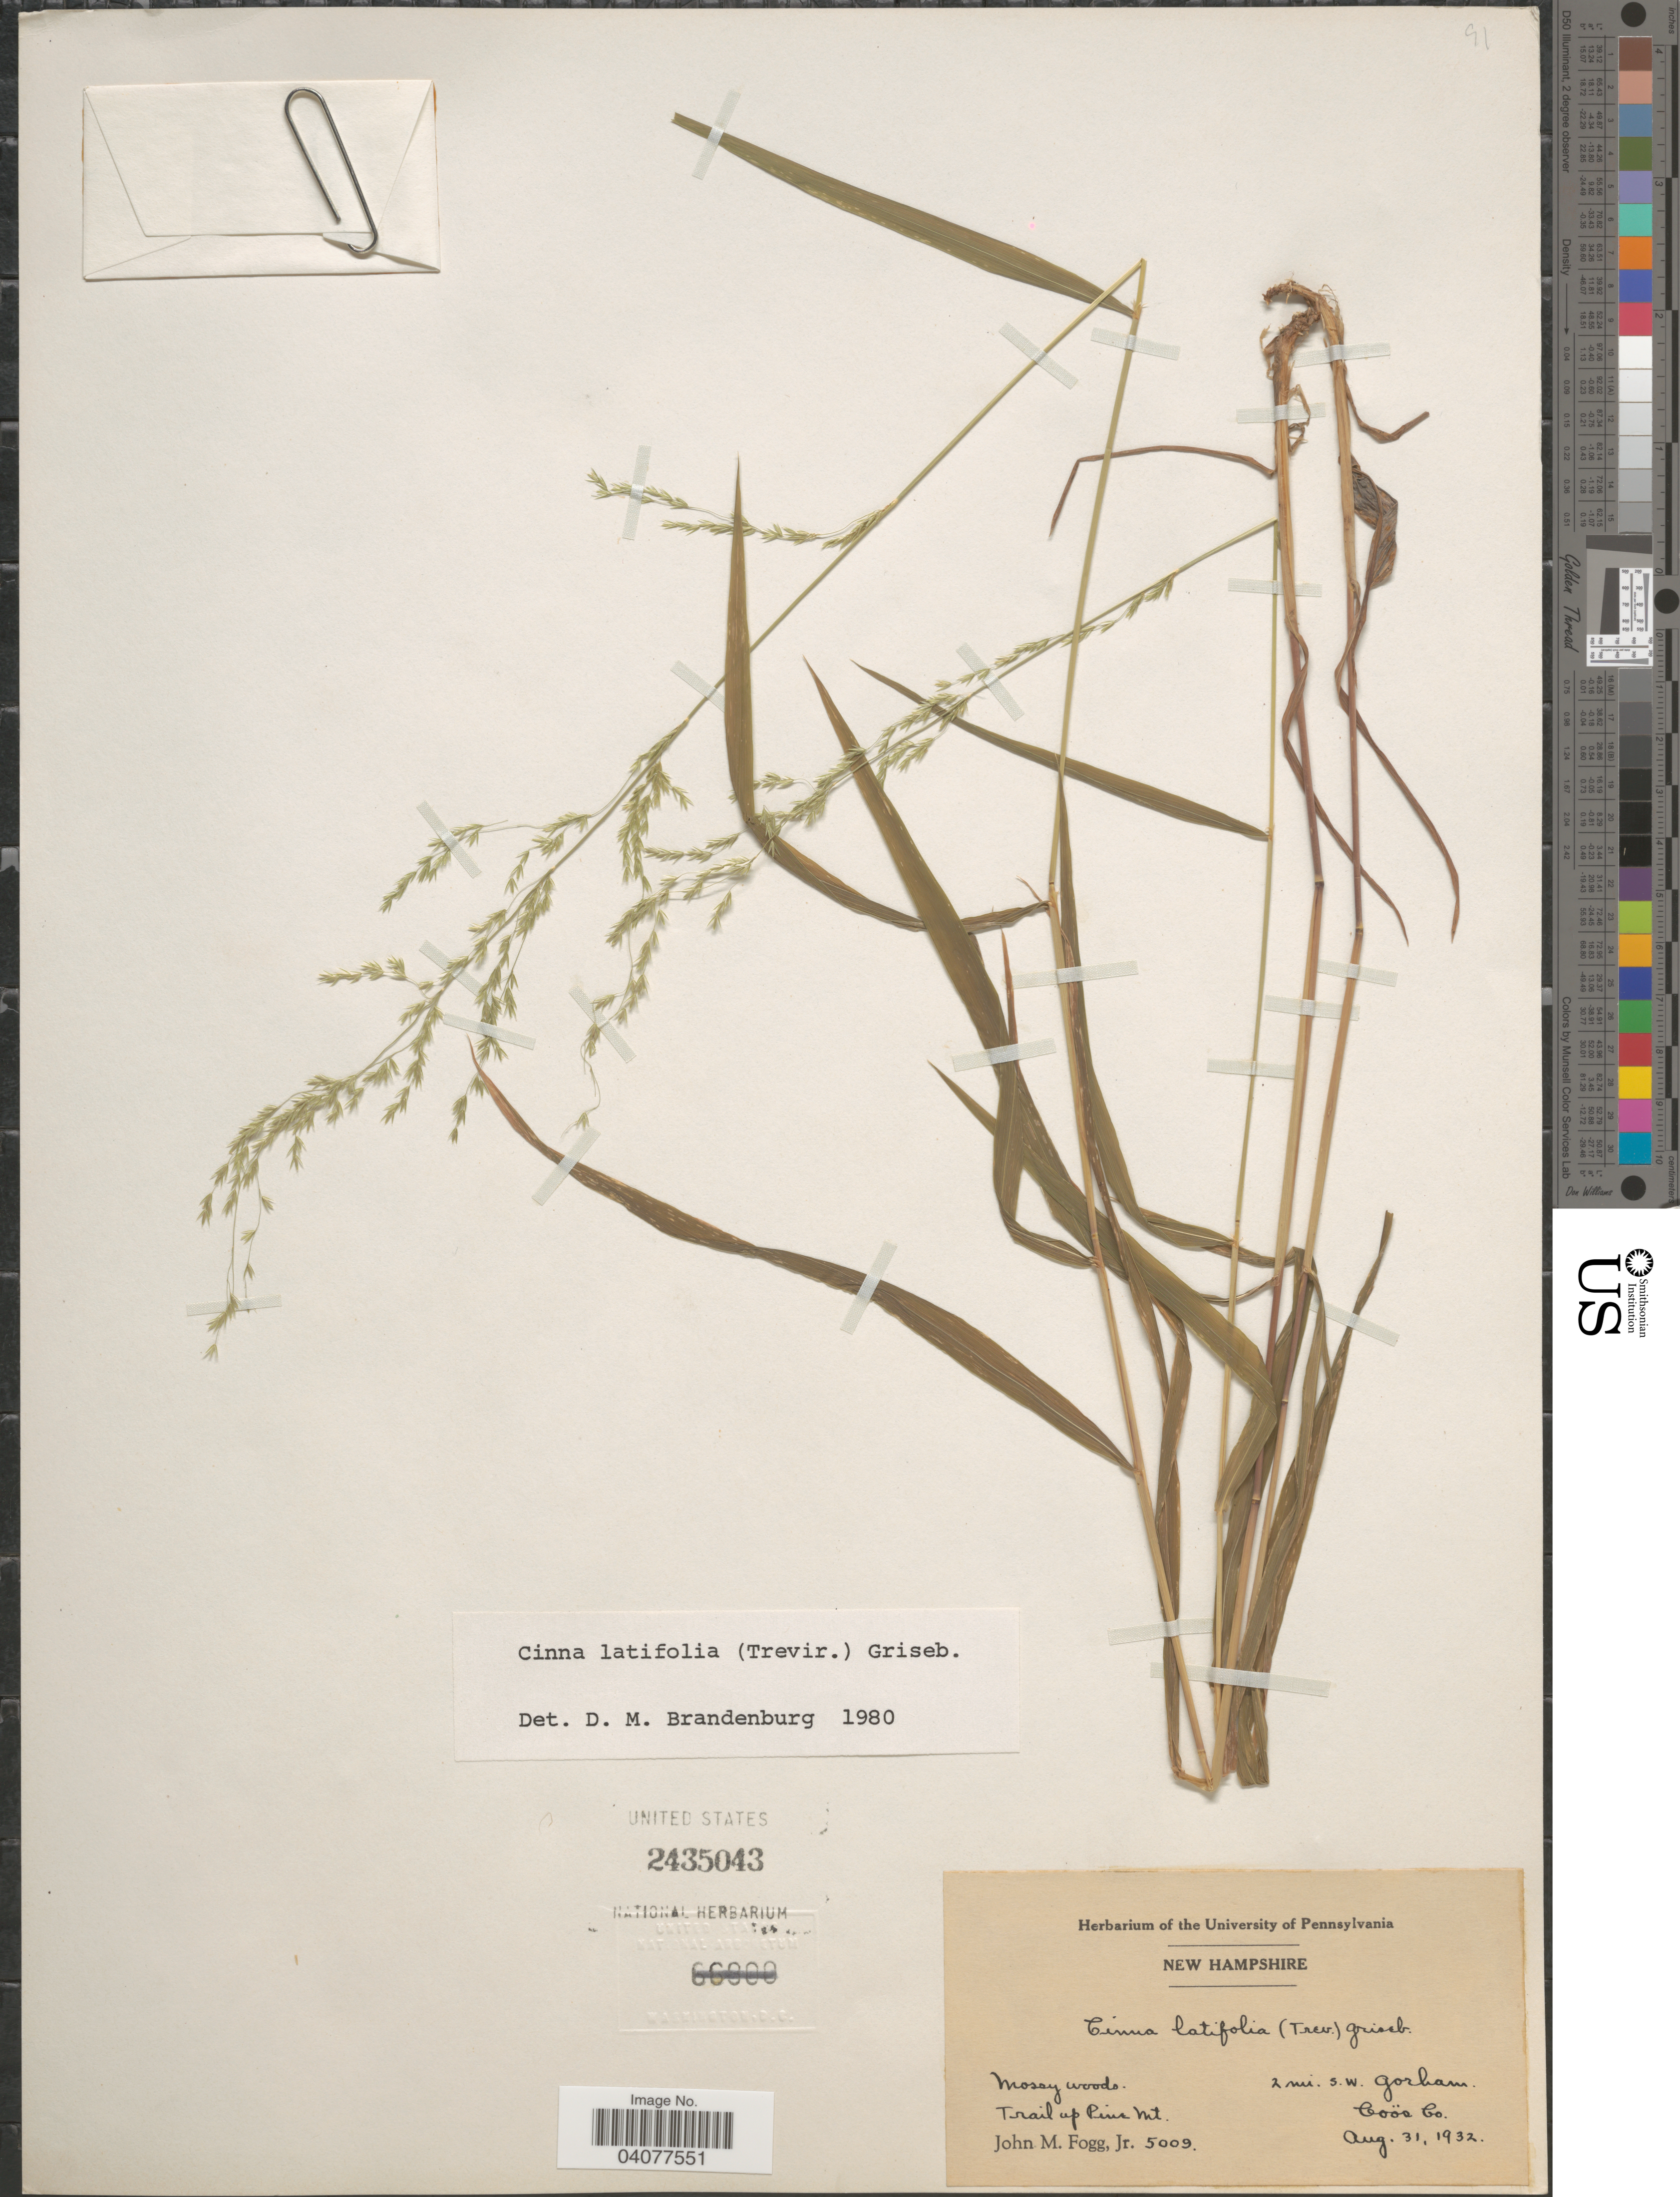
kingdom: Plantae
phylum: Tracheophyta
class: Liliopsida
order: Poales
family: Poaceae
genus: Cinna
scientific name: Cinna latifolia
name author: (Trevir. ex Goeppert) Griseb.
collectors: J. Fogg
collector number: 5009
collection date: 1932-08-31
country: United States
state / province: New Hampshire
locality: Mosey woods. Trail up Pine Mt. 2 mi. S. W. Gorham. Coös Co.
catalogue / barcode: US 2435043